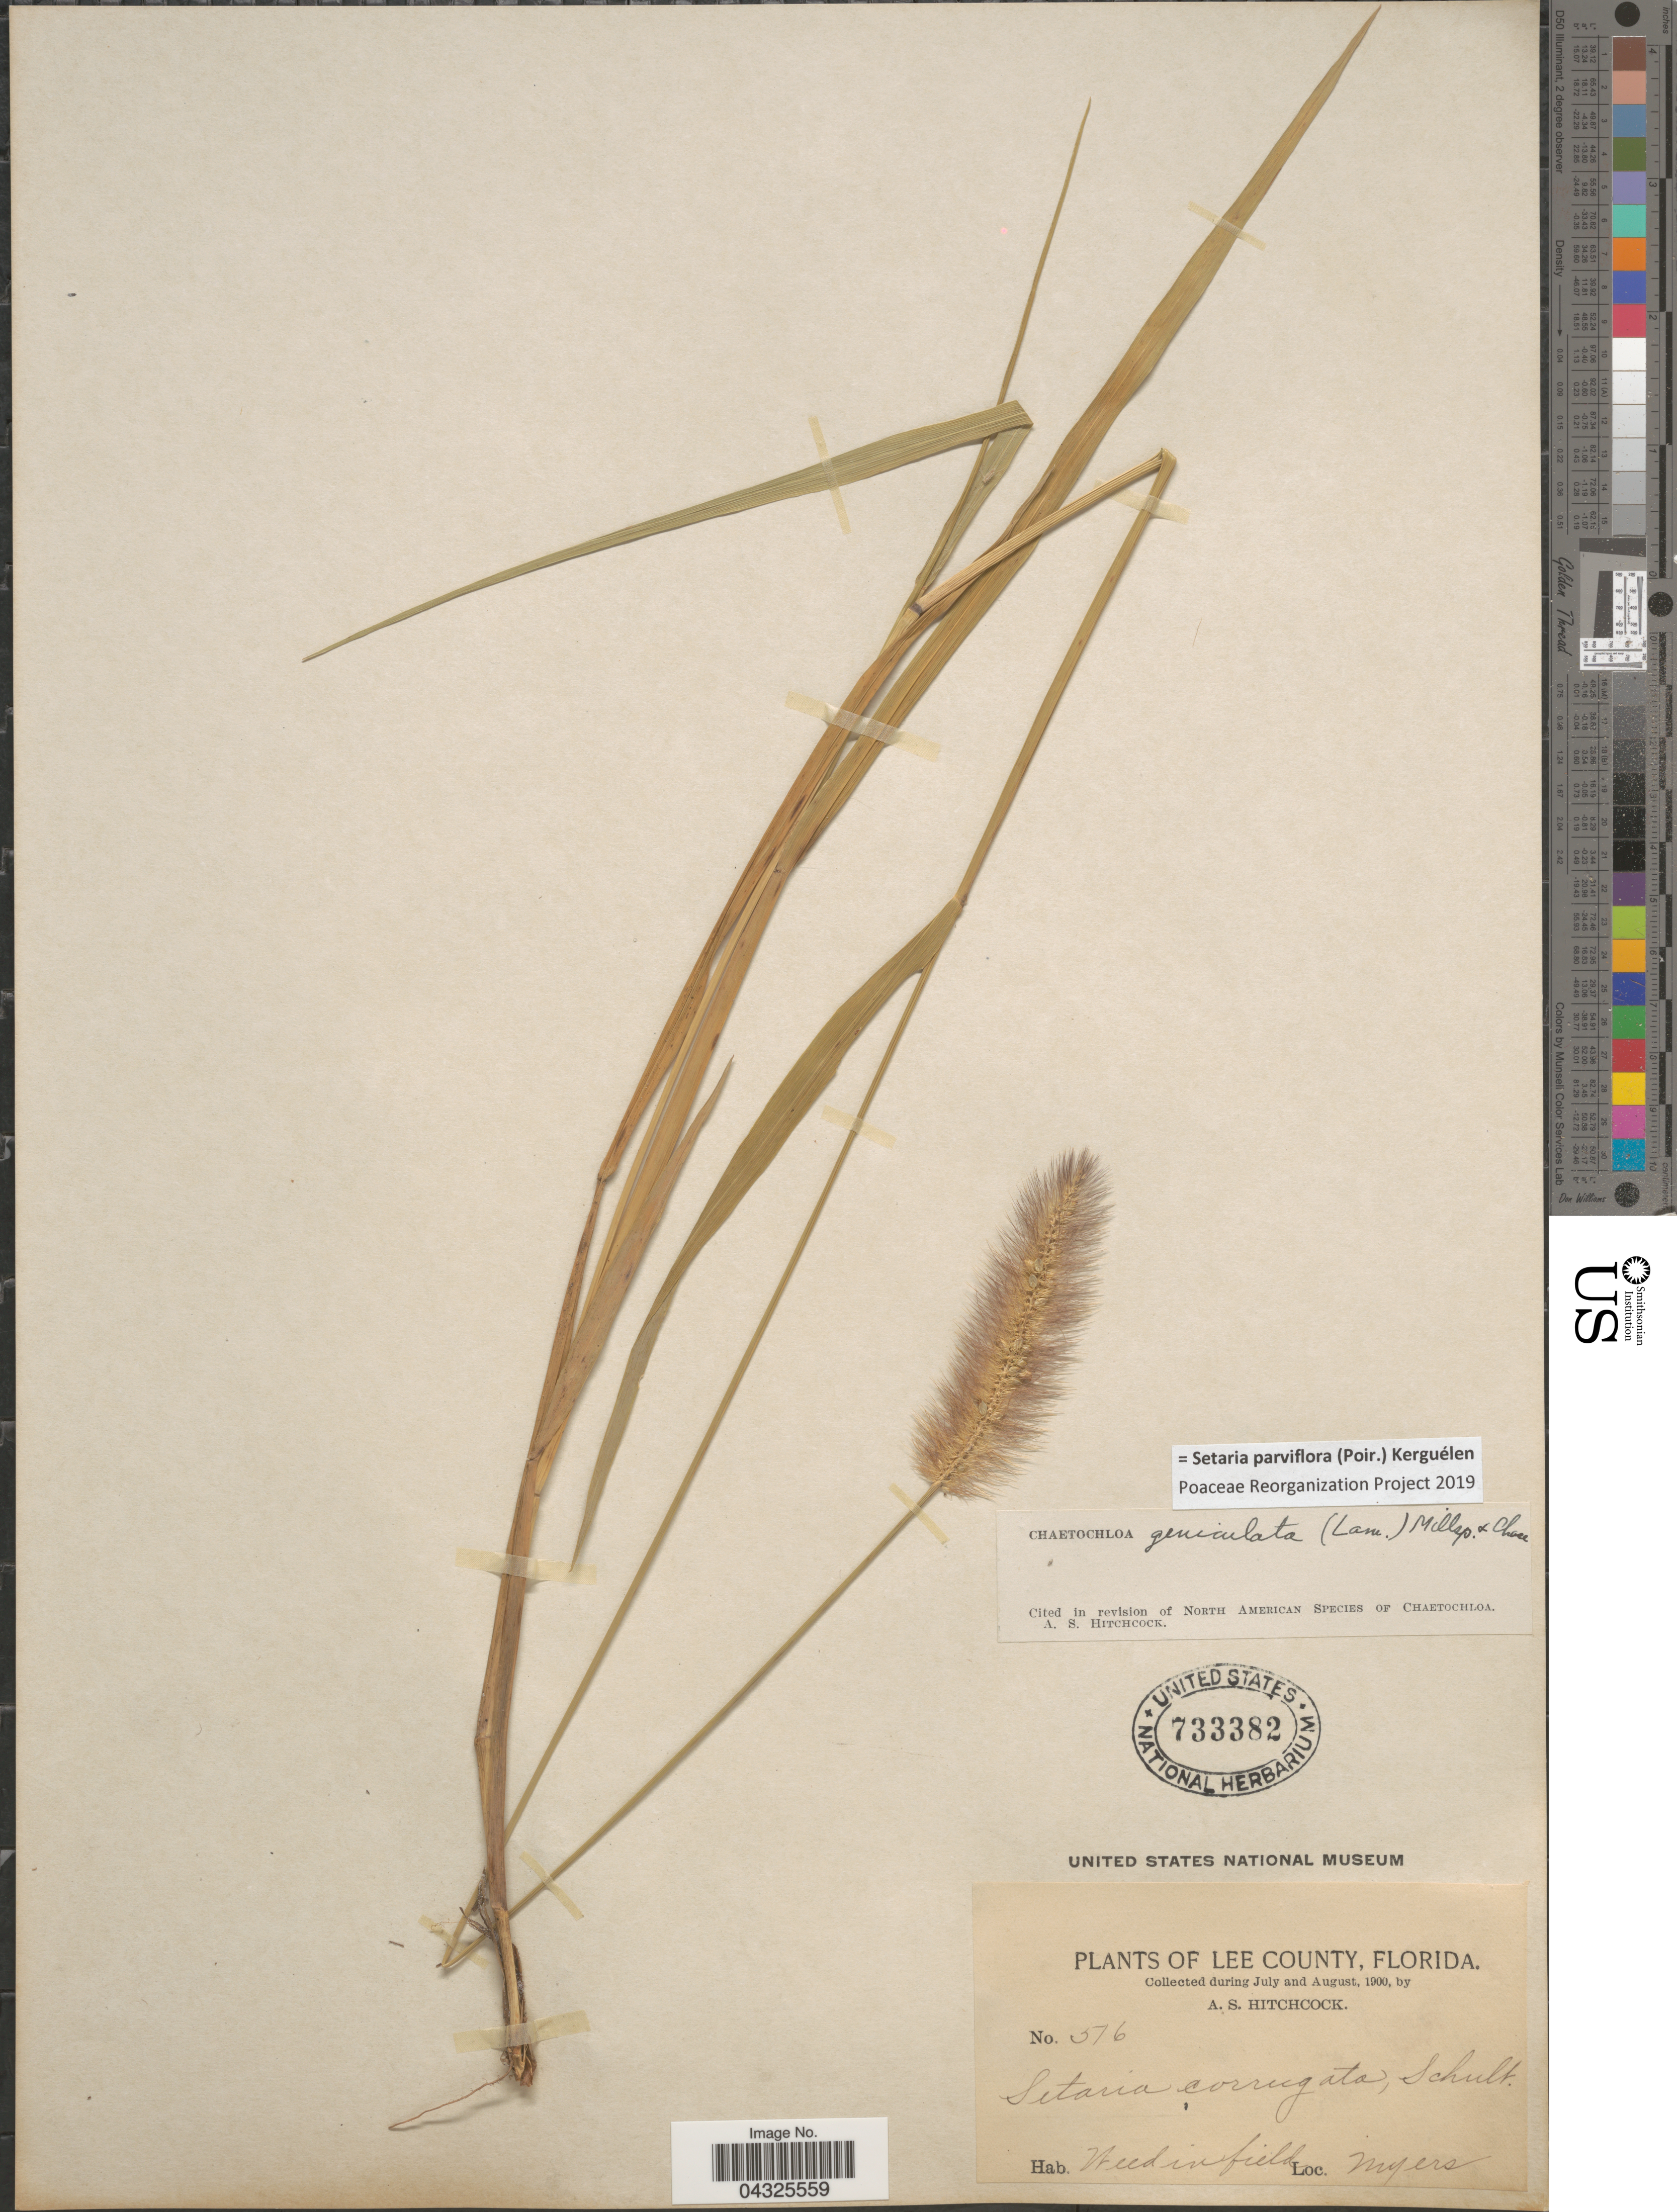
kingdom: Plantae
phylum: Tracheophyta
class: Liliopsida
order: Poales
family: Poaceae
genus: Setaria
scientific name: Setaria parviflora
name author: (Poir.) Kerguélen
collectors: A. S. Hitchcock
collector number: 516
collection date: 1900-07/1900-08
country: United States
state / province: Florida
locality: Lee County. Myers.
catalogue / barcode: US 733382